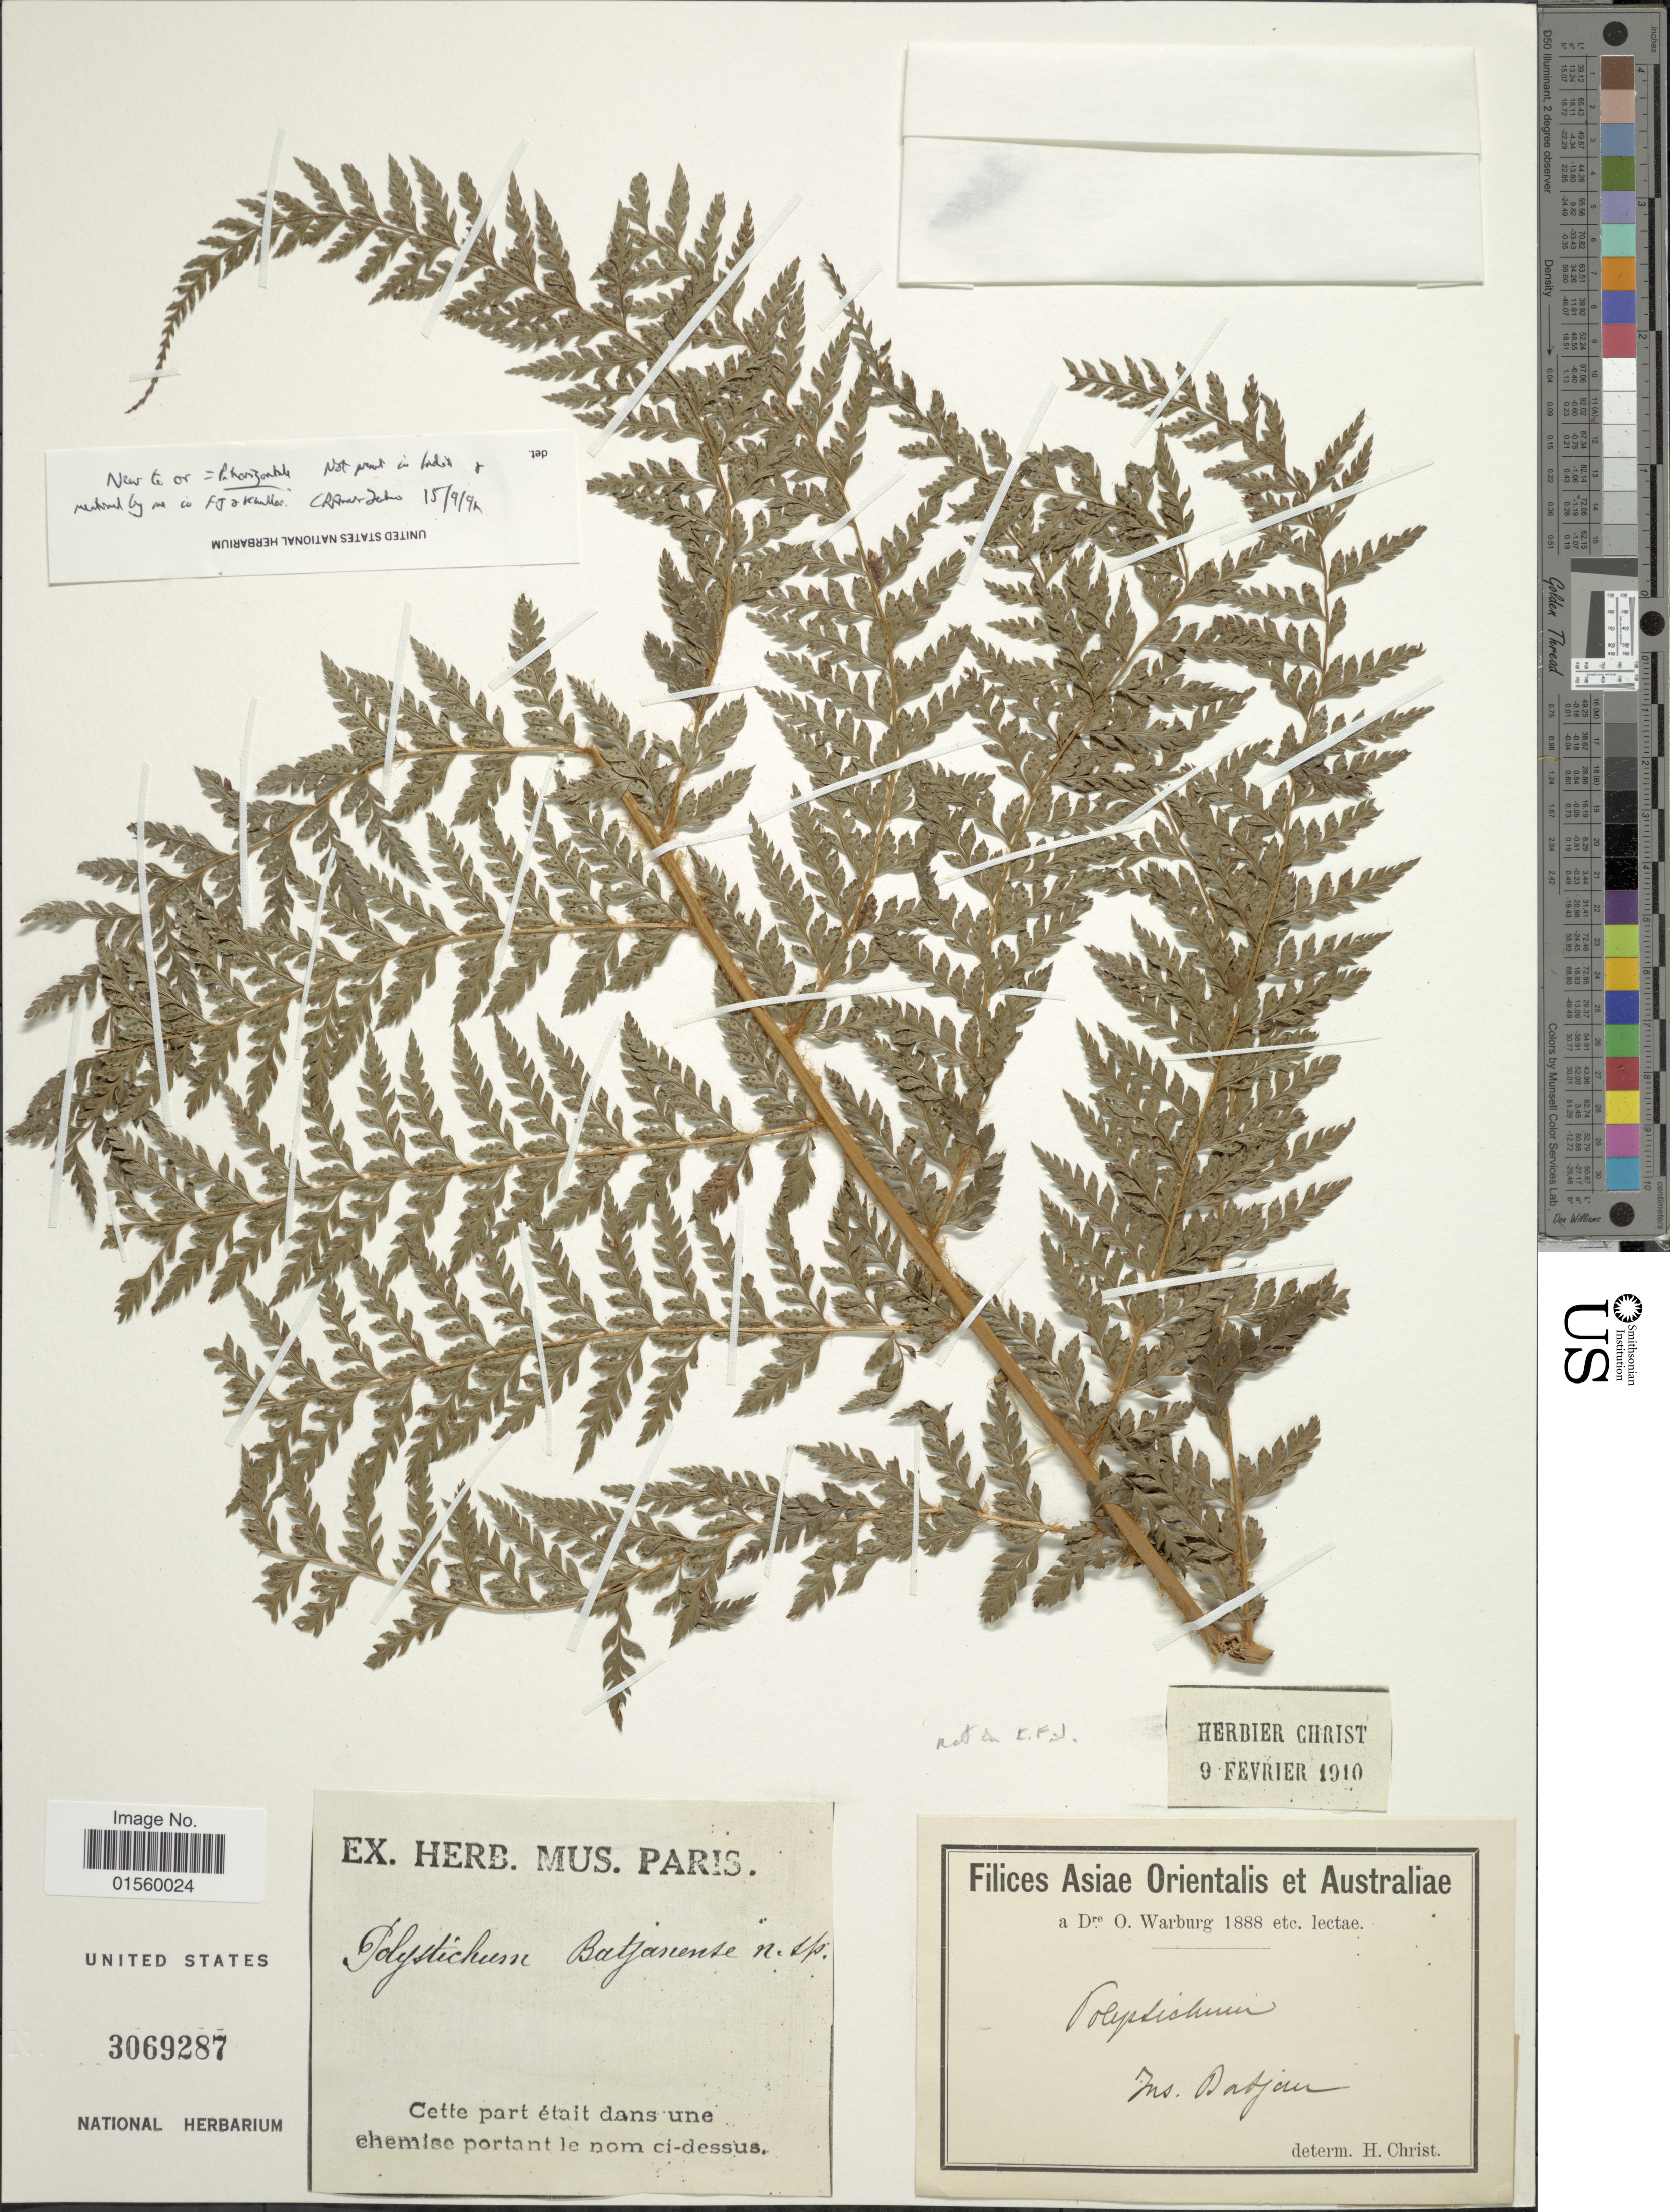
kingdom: Plantae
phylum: Tracheophyta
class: Polypodiopsida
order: Polypodiales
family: Dryopteridaceae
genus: Polystichum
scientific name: Polystichum sp.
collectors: O. Warburg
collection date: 1888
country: Australia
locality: Asiae Orientalis, Australiae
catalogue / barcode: US 3069287